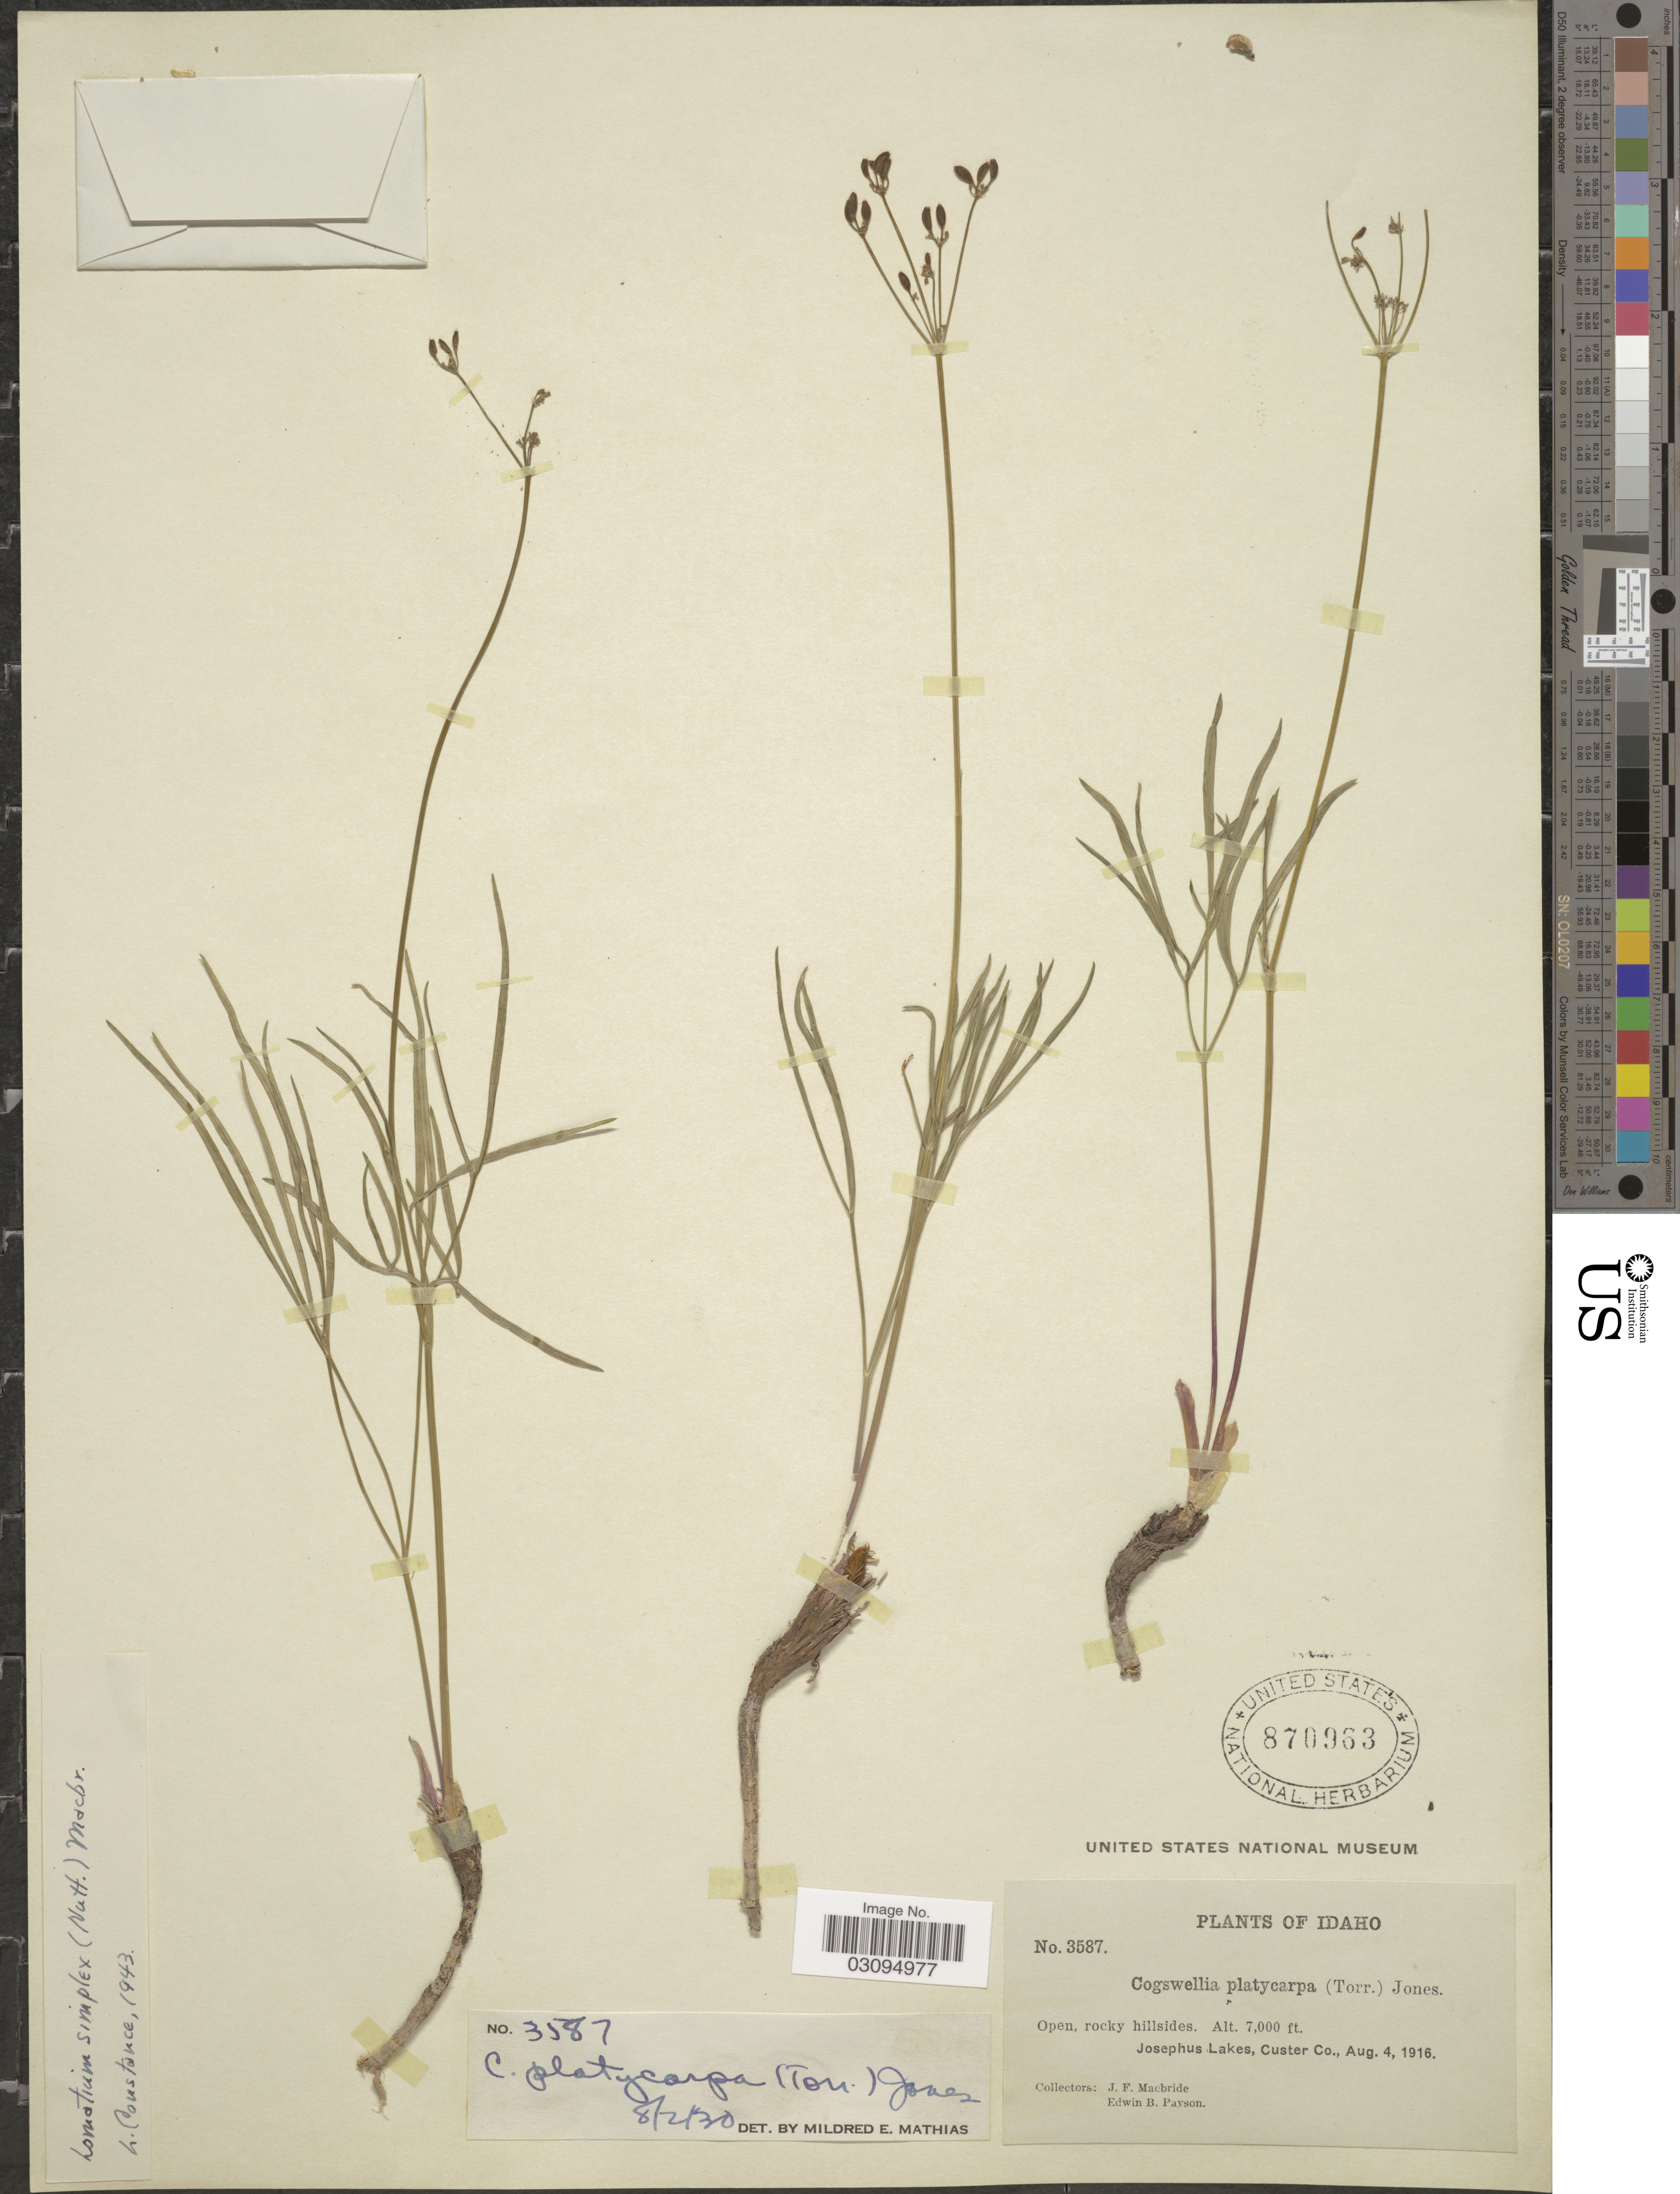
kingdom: Plantae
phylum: Tracheophyta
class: Magnoliopsida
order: Apiales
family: Apiaceae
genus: Lomatium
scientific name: Lomatium simplex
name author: (Nutt. ex S. Watson) J.F. Macbr.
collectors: J. F. Macbride & E. B. Payson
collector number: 3587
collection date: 1916-08-04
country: United States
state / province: Idaho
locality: Josephus Lakes, Custer Co.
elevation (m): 2134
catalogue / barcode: US 870963